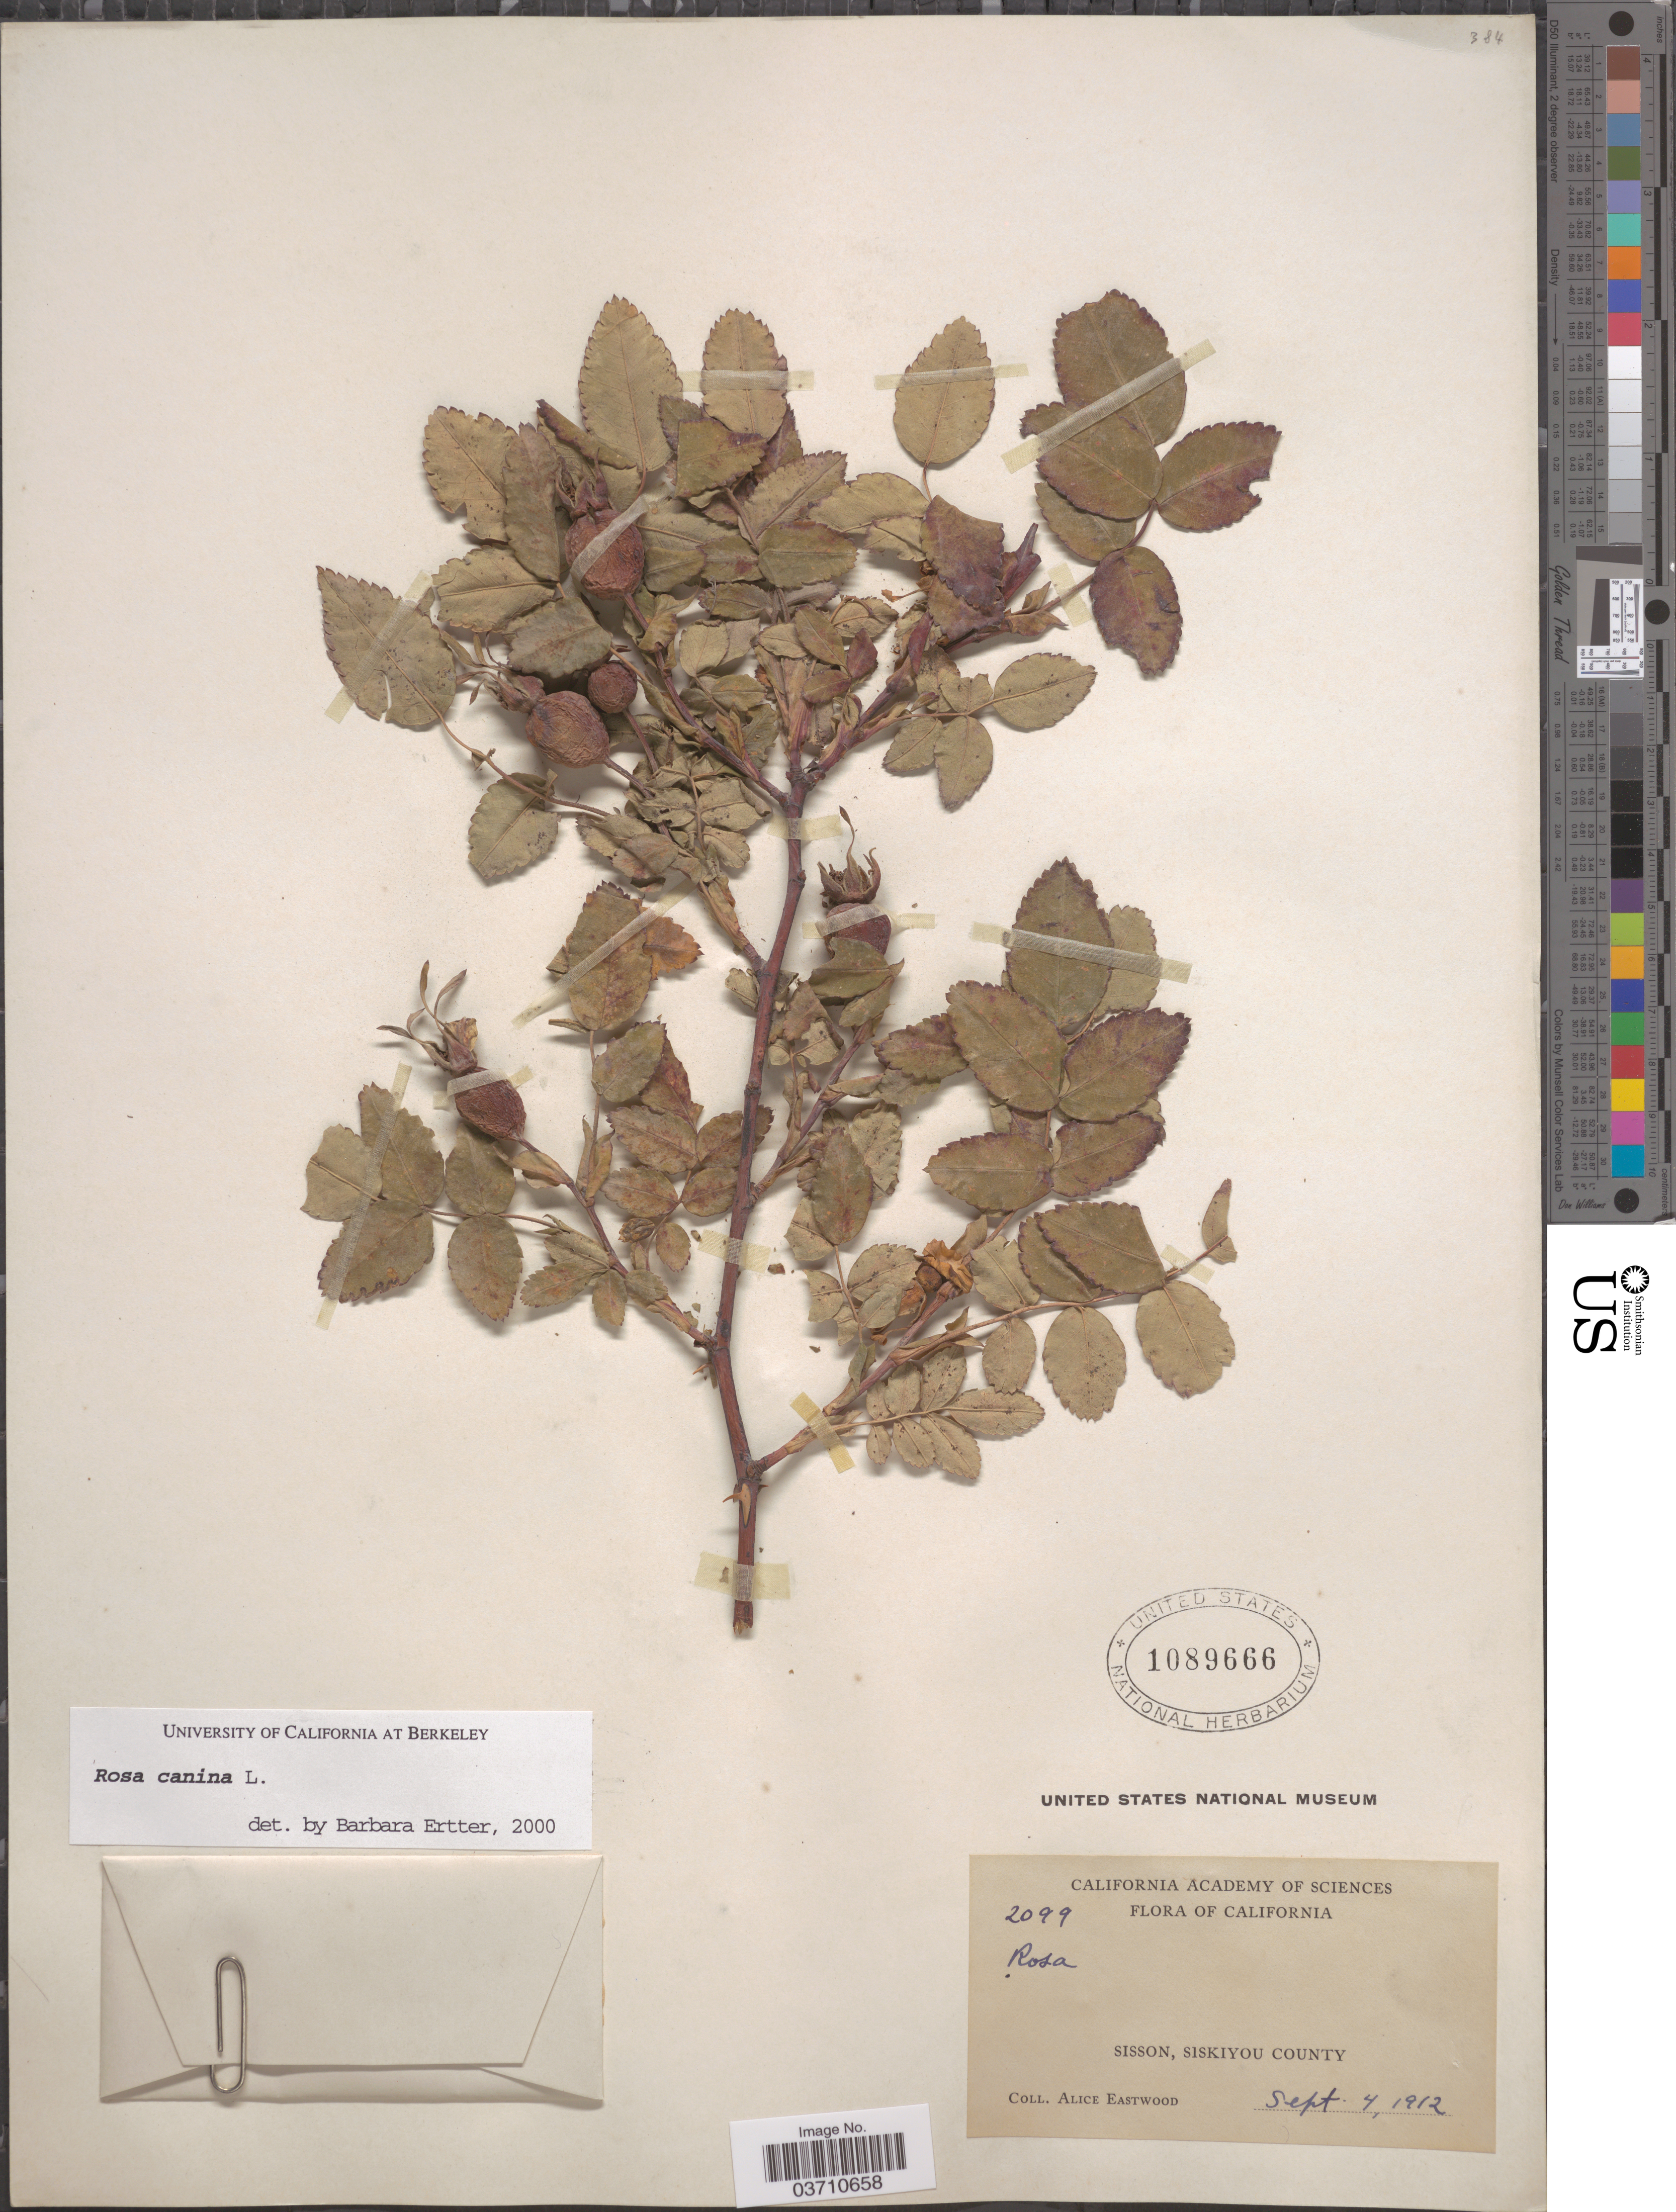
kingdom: Plantae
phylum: Tracheophyta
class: Magnoliopsida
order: Rosales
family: Rosaceae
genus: Rosa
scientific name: Rosa canina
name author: L.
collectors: A. Eastwood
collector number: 2099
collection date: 1912-09-04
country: United States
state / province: California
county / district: Siskiyou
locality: Sisson, Siskiyou County.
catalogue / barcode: US 1089666